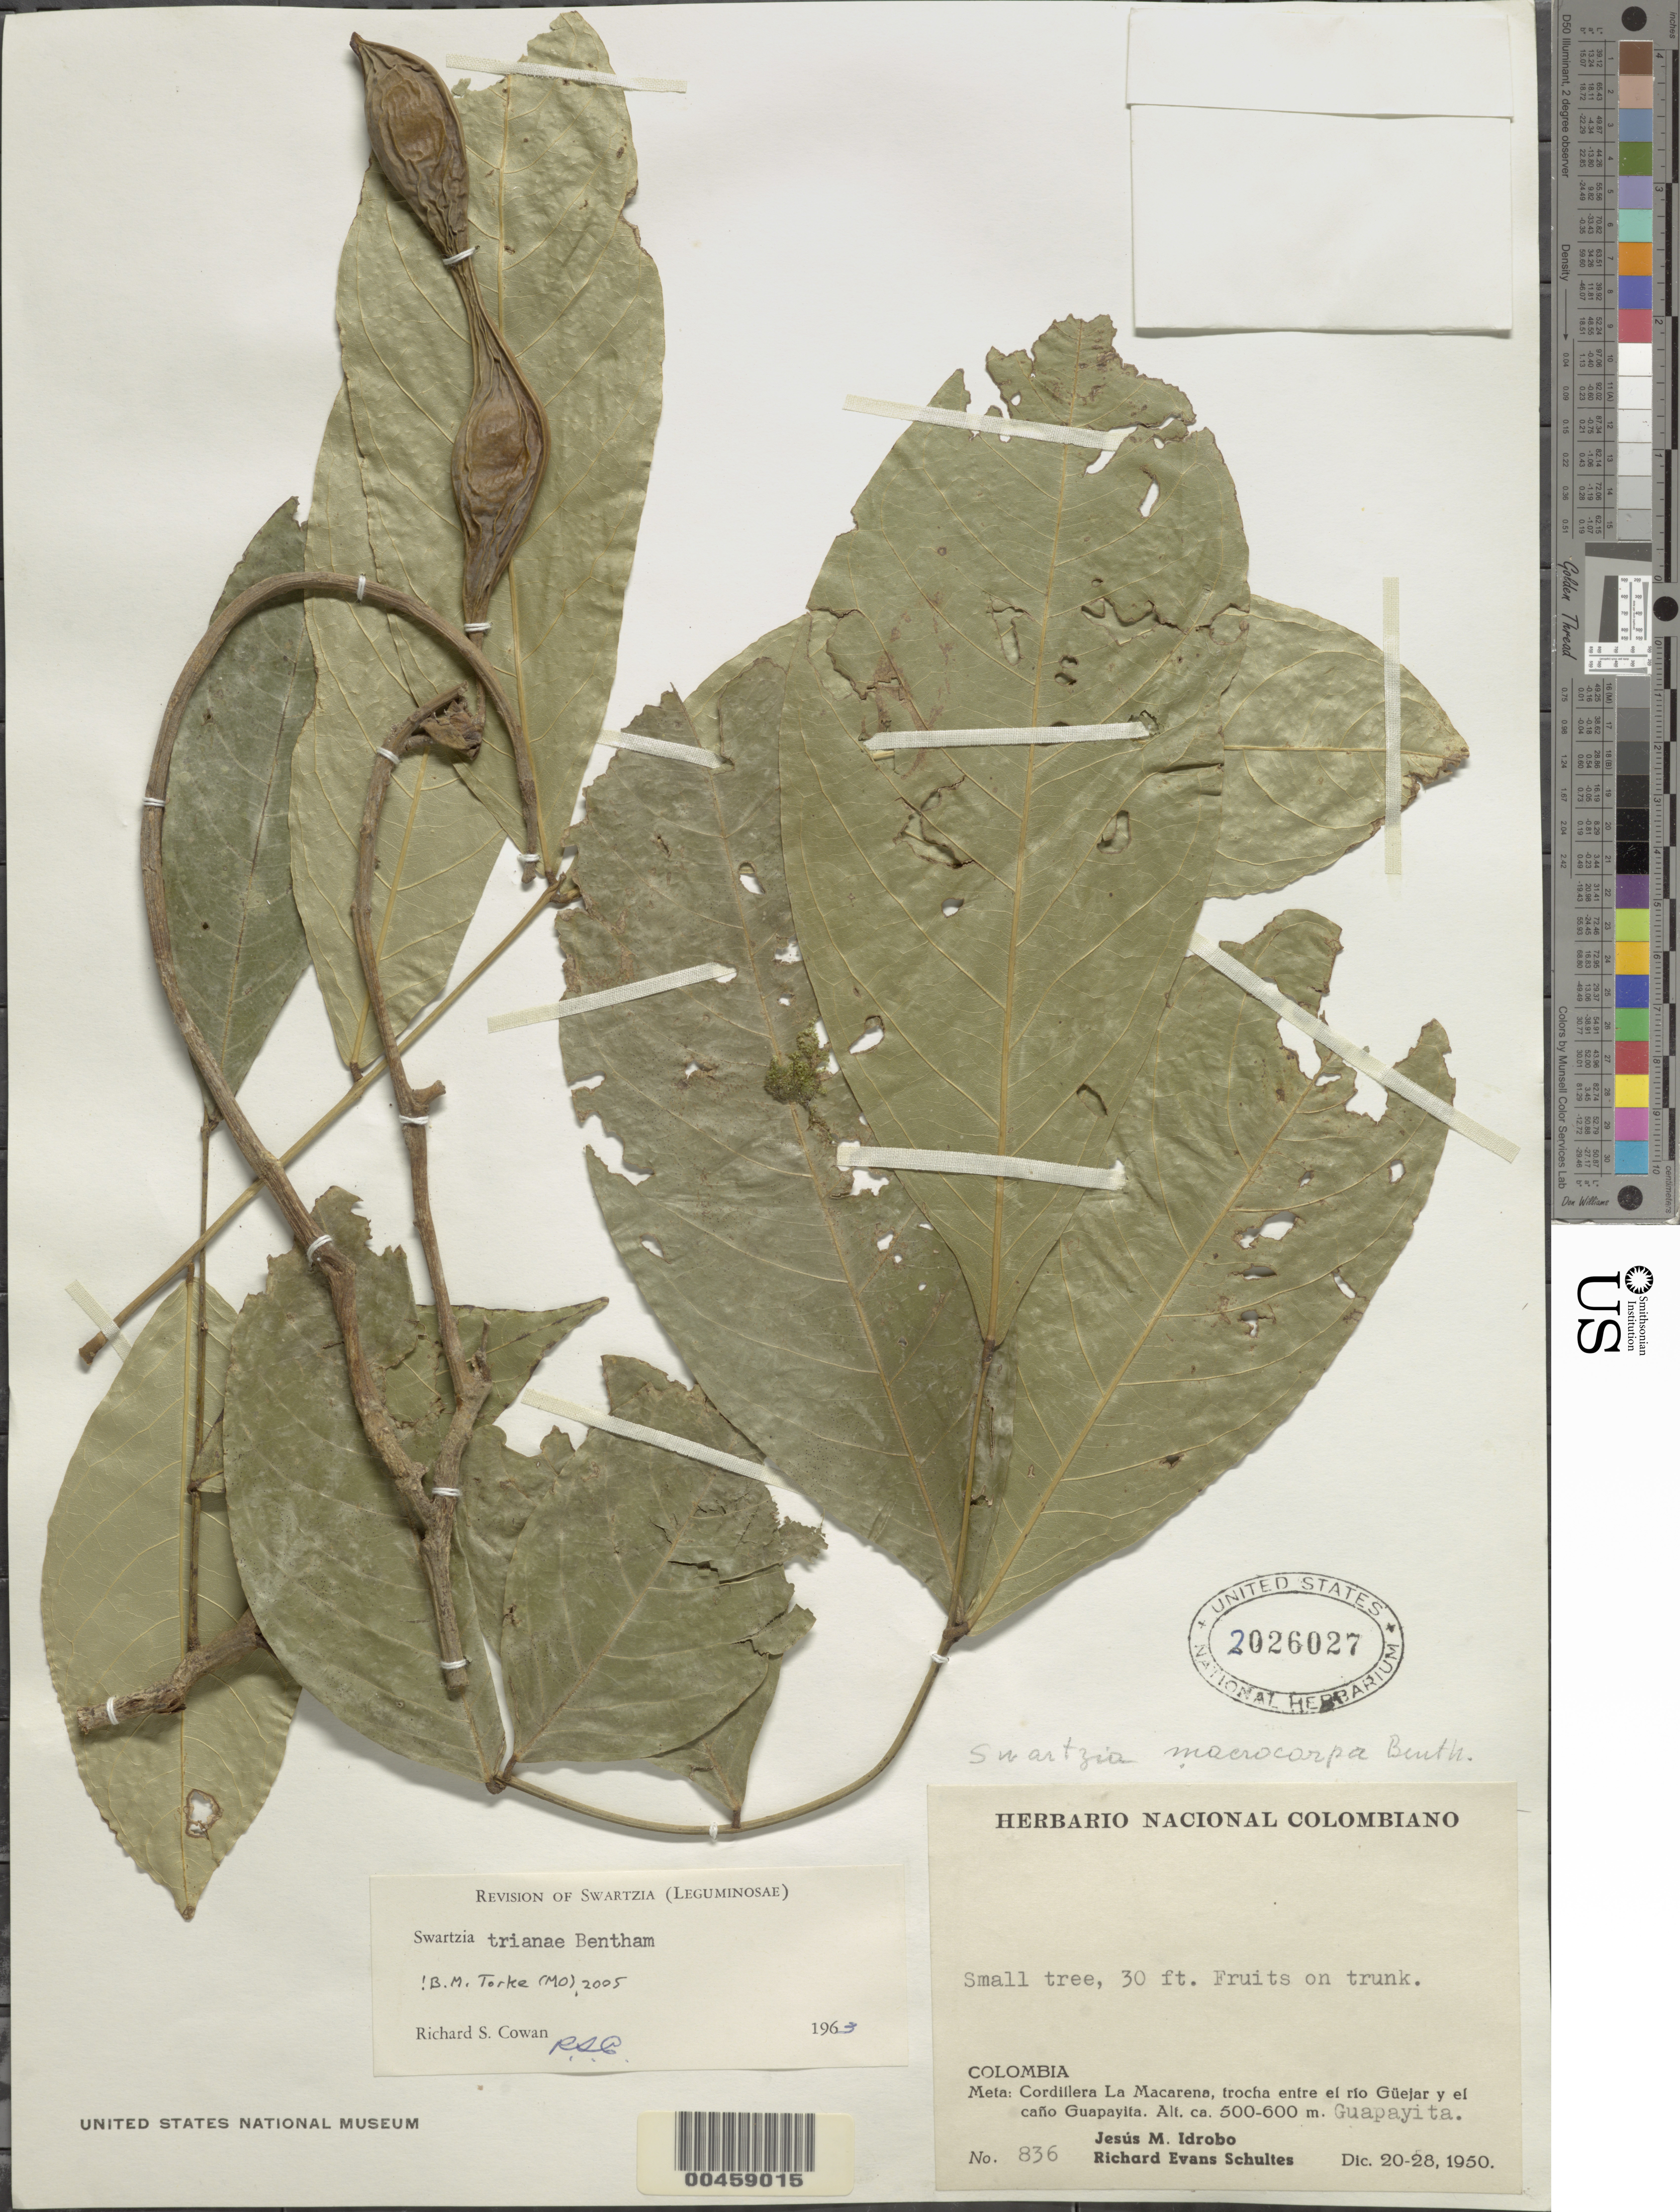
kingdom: Plantae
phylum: Tracheophyta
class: Magnoliopsida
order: Fabales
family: Fabaceae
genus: Swartzia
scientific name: Swartzia trianae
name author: Benth. in Mart.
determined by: Cowan, R. S.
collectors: J. M. Idrobo & R. E. Schultes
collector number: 836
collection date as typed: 20 Dec 1950 to 28 Dec 1950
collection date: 1950-12-20/1950-12-28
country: Colombia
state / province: Meta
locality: Cordillera la Macarena; Trocha entre el Rio Guejar y el Caño Guapayita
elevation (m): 500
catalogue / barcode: US 2026027